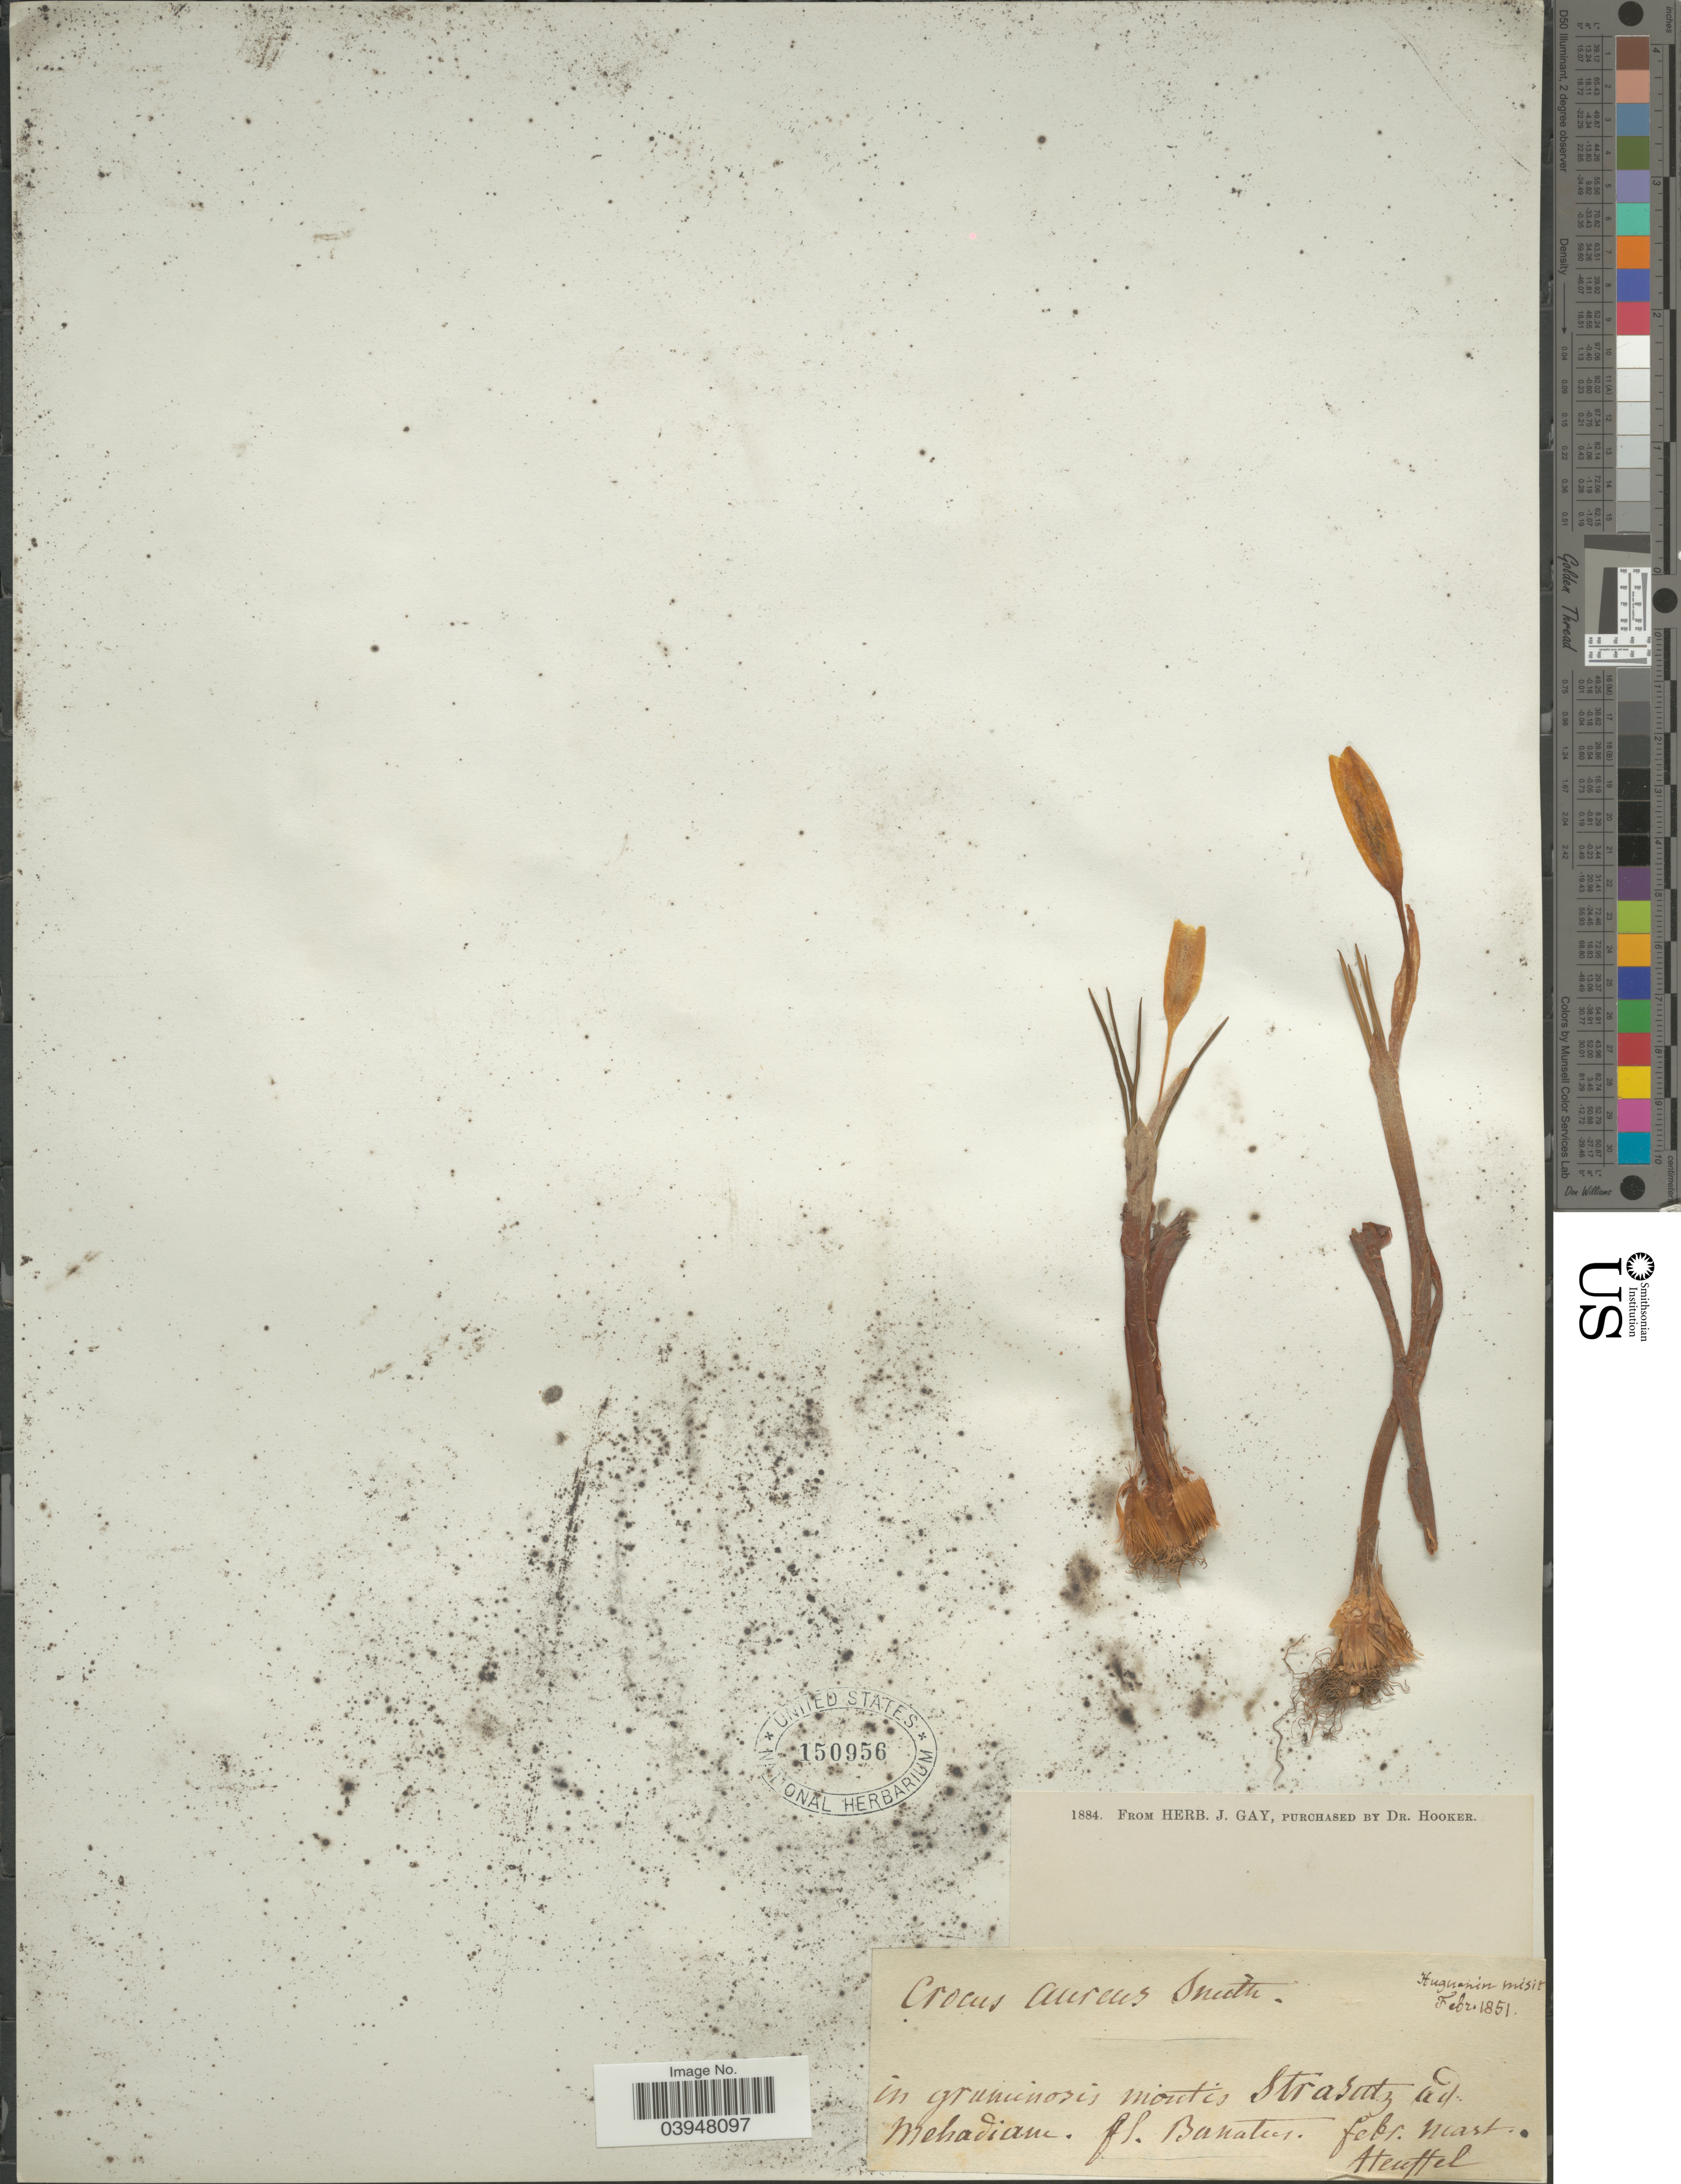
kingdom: Plantae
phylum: Tracheophyta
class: Liliopsida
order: Asparagales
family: Iridaceae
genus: Crocus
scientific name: Crocus aureus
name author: Sm.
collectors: Heuffel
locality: In graminosis montis Strasatz ad Mehadiam. Fl. Banatus.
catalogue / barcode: US 150956